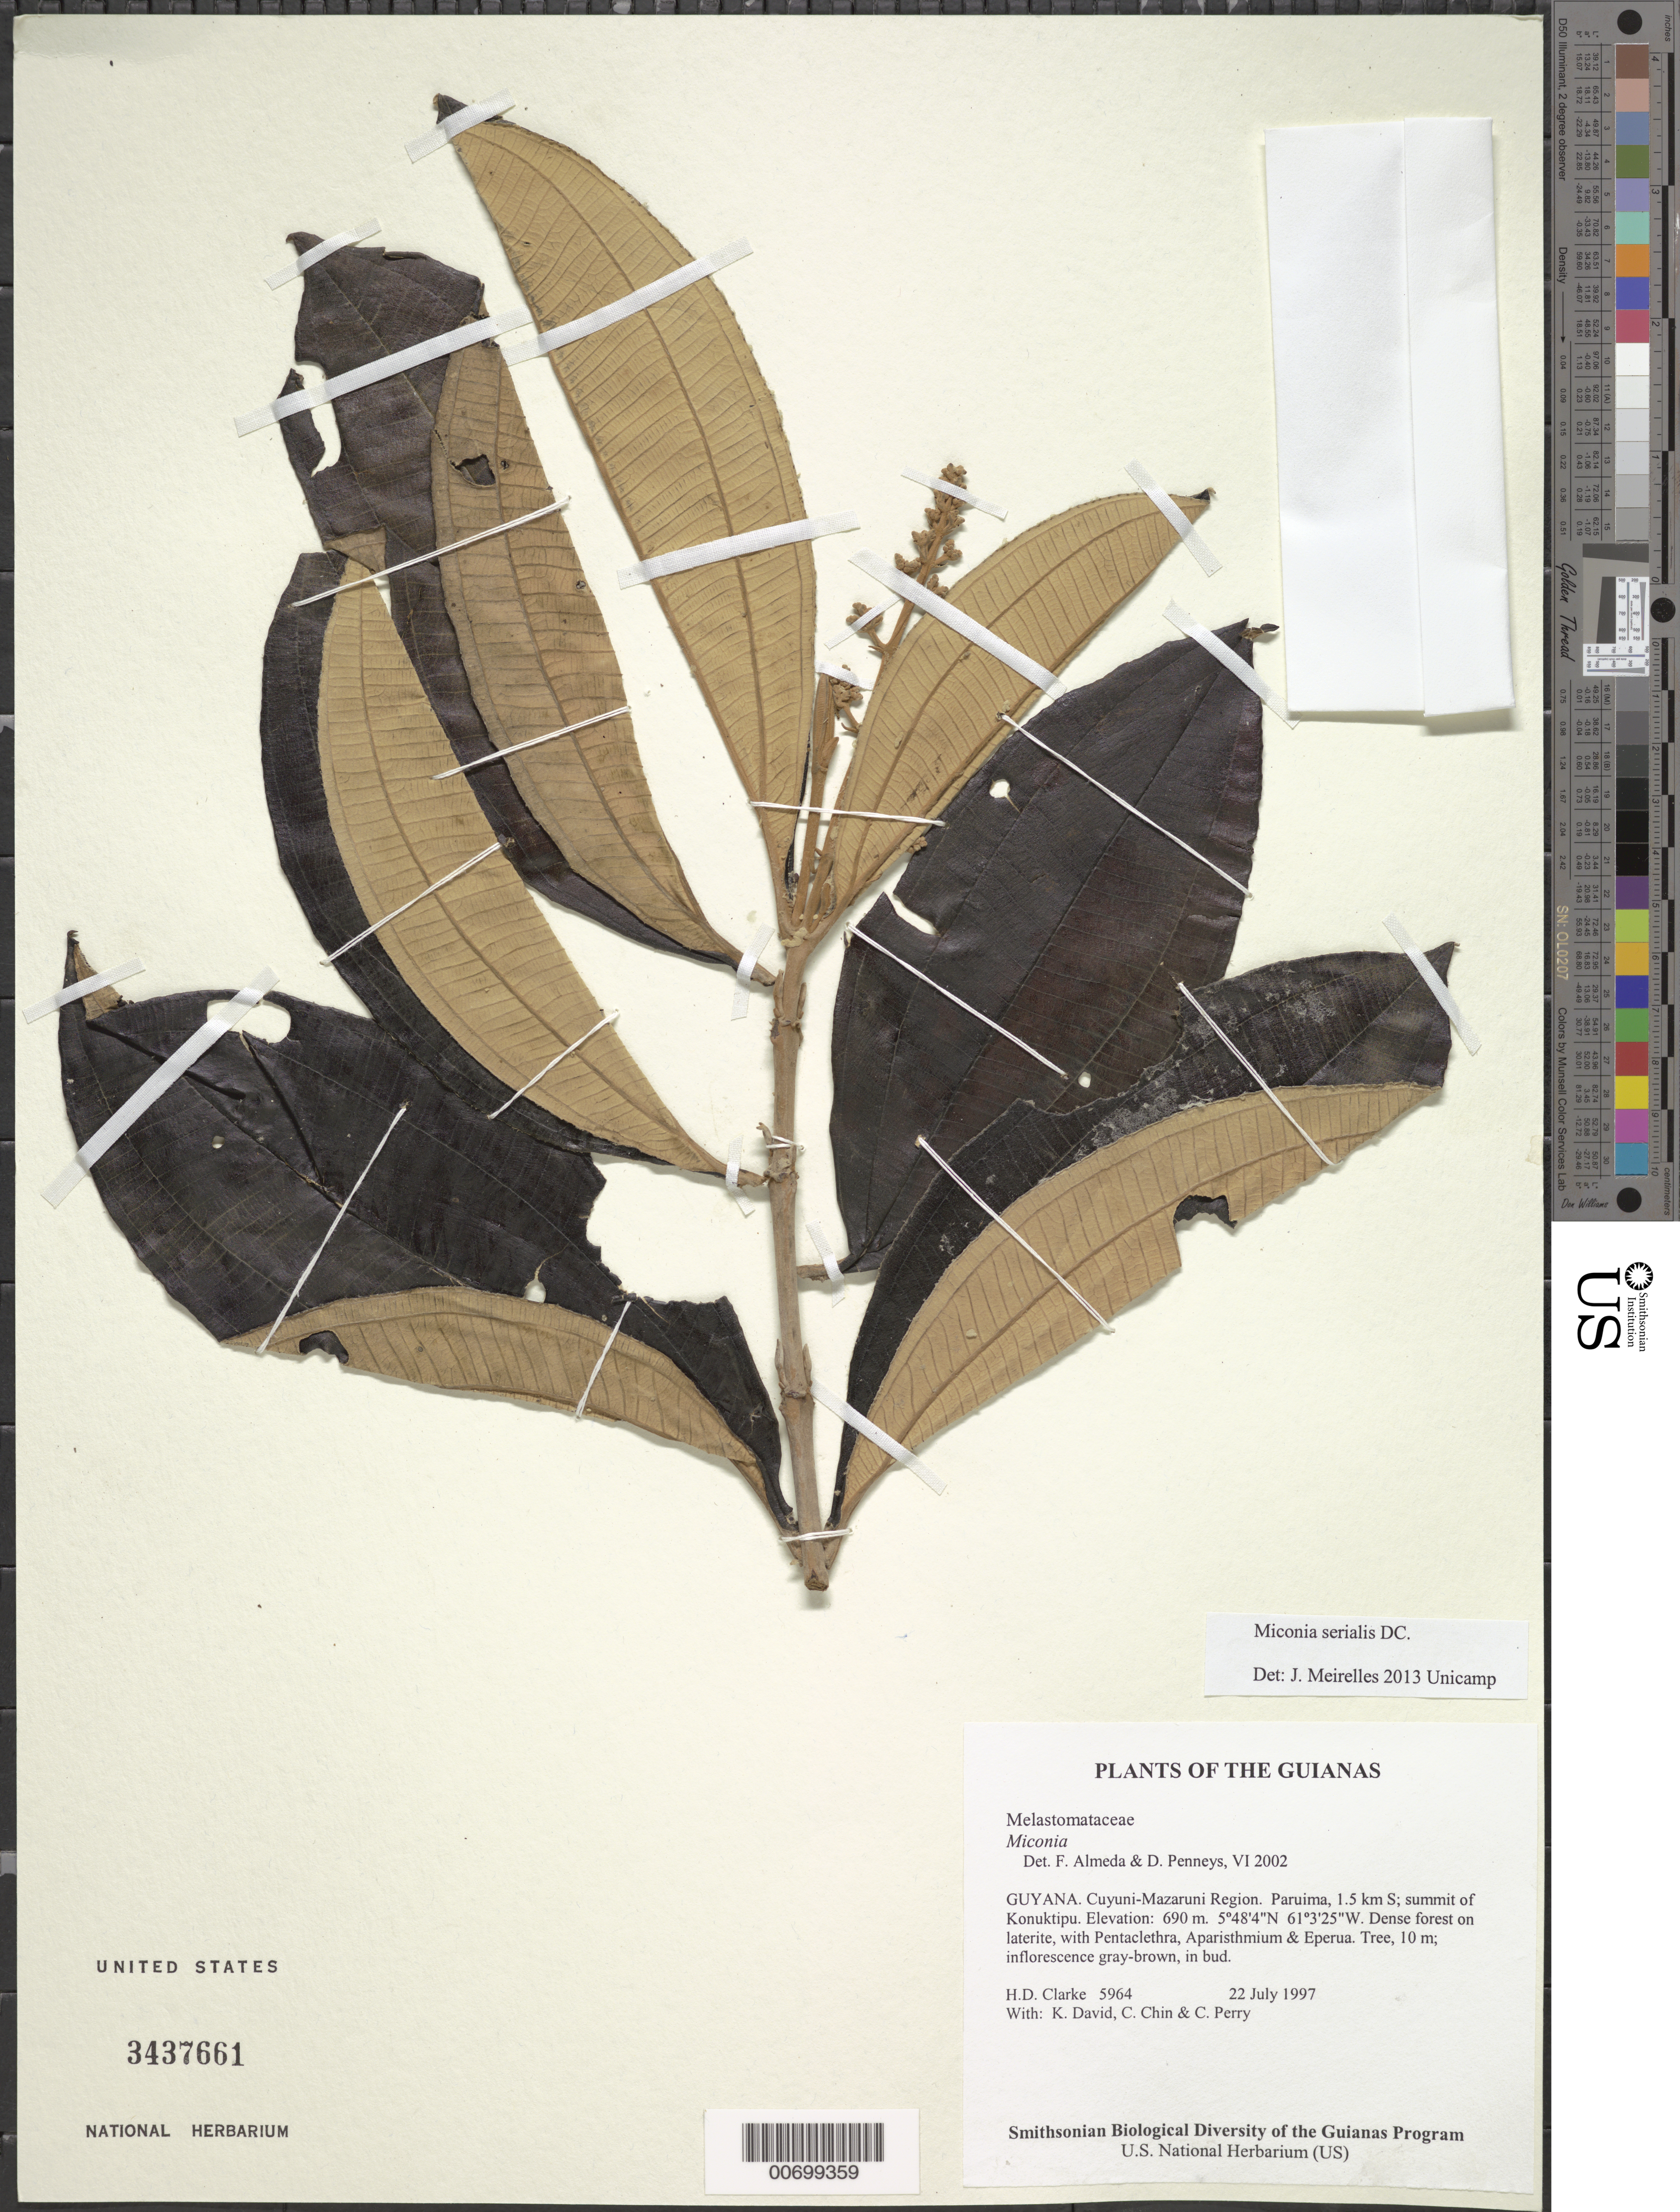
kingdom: Plantae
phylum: Tracheophyta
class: Magnoliopsida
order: Myrtales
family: Melastomataceae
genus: Miconia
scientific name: Miconia sp.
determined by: Almeda, F.; Penneys, D. S.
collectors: H. D. Clarke, K. David, C. Chin & C. Perry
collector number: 5964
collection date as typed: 22 July 1997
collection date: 1997-07-22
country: Guyana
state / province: Cuyuni-Mazaruni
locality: Paruima, 1.5 km S; summit of Konuktipu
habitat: Dense forest on laterite, with Pentaclethra, Aparisthmium & Eperua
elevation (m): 690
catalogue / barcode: US 3437661